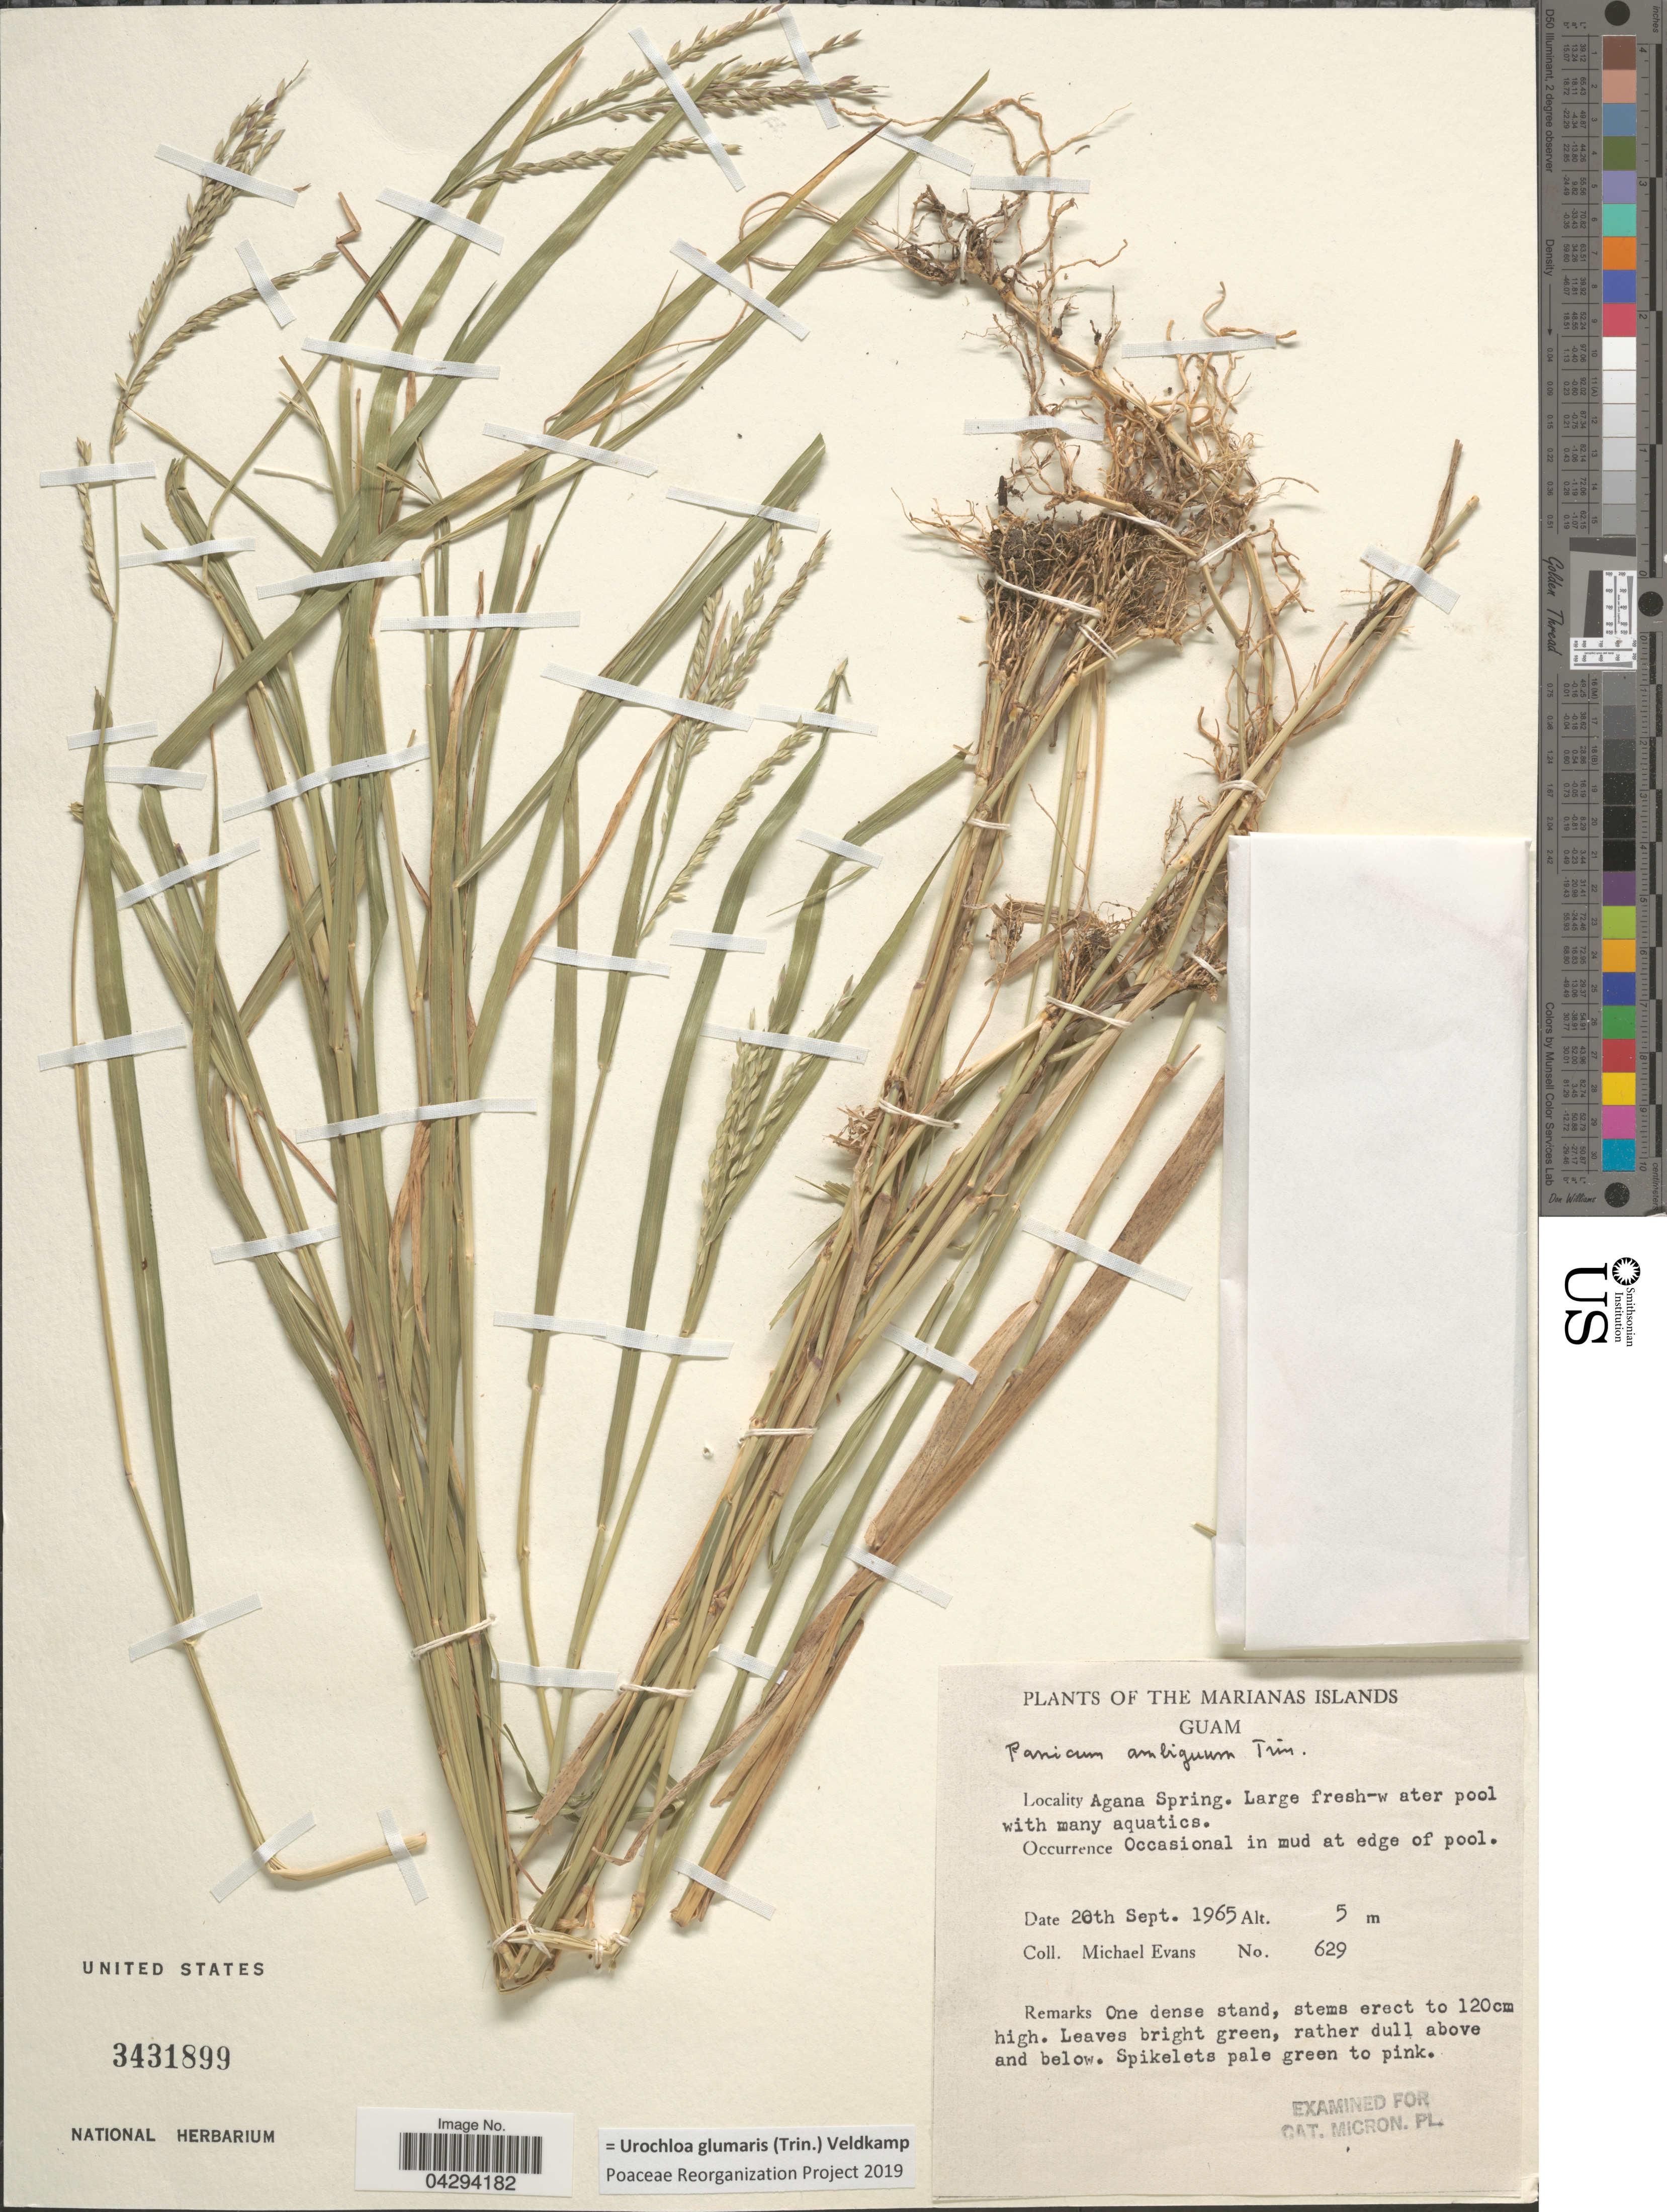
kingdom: Plantae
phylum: Tracheophyta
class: Liliopsida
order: Poales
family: Poaceae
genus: Urochloa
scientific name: Urochloa glumaris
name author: (Trin.) Veldkamp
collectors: M. Evans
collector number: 629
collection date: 1965-09-20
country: Guam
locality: The Marianas Islands. Agana Spring.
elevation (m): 5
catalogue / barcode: US 3431899